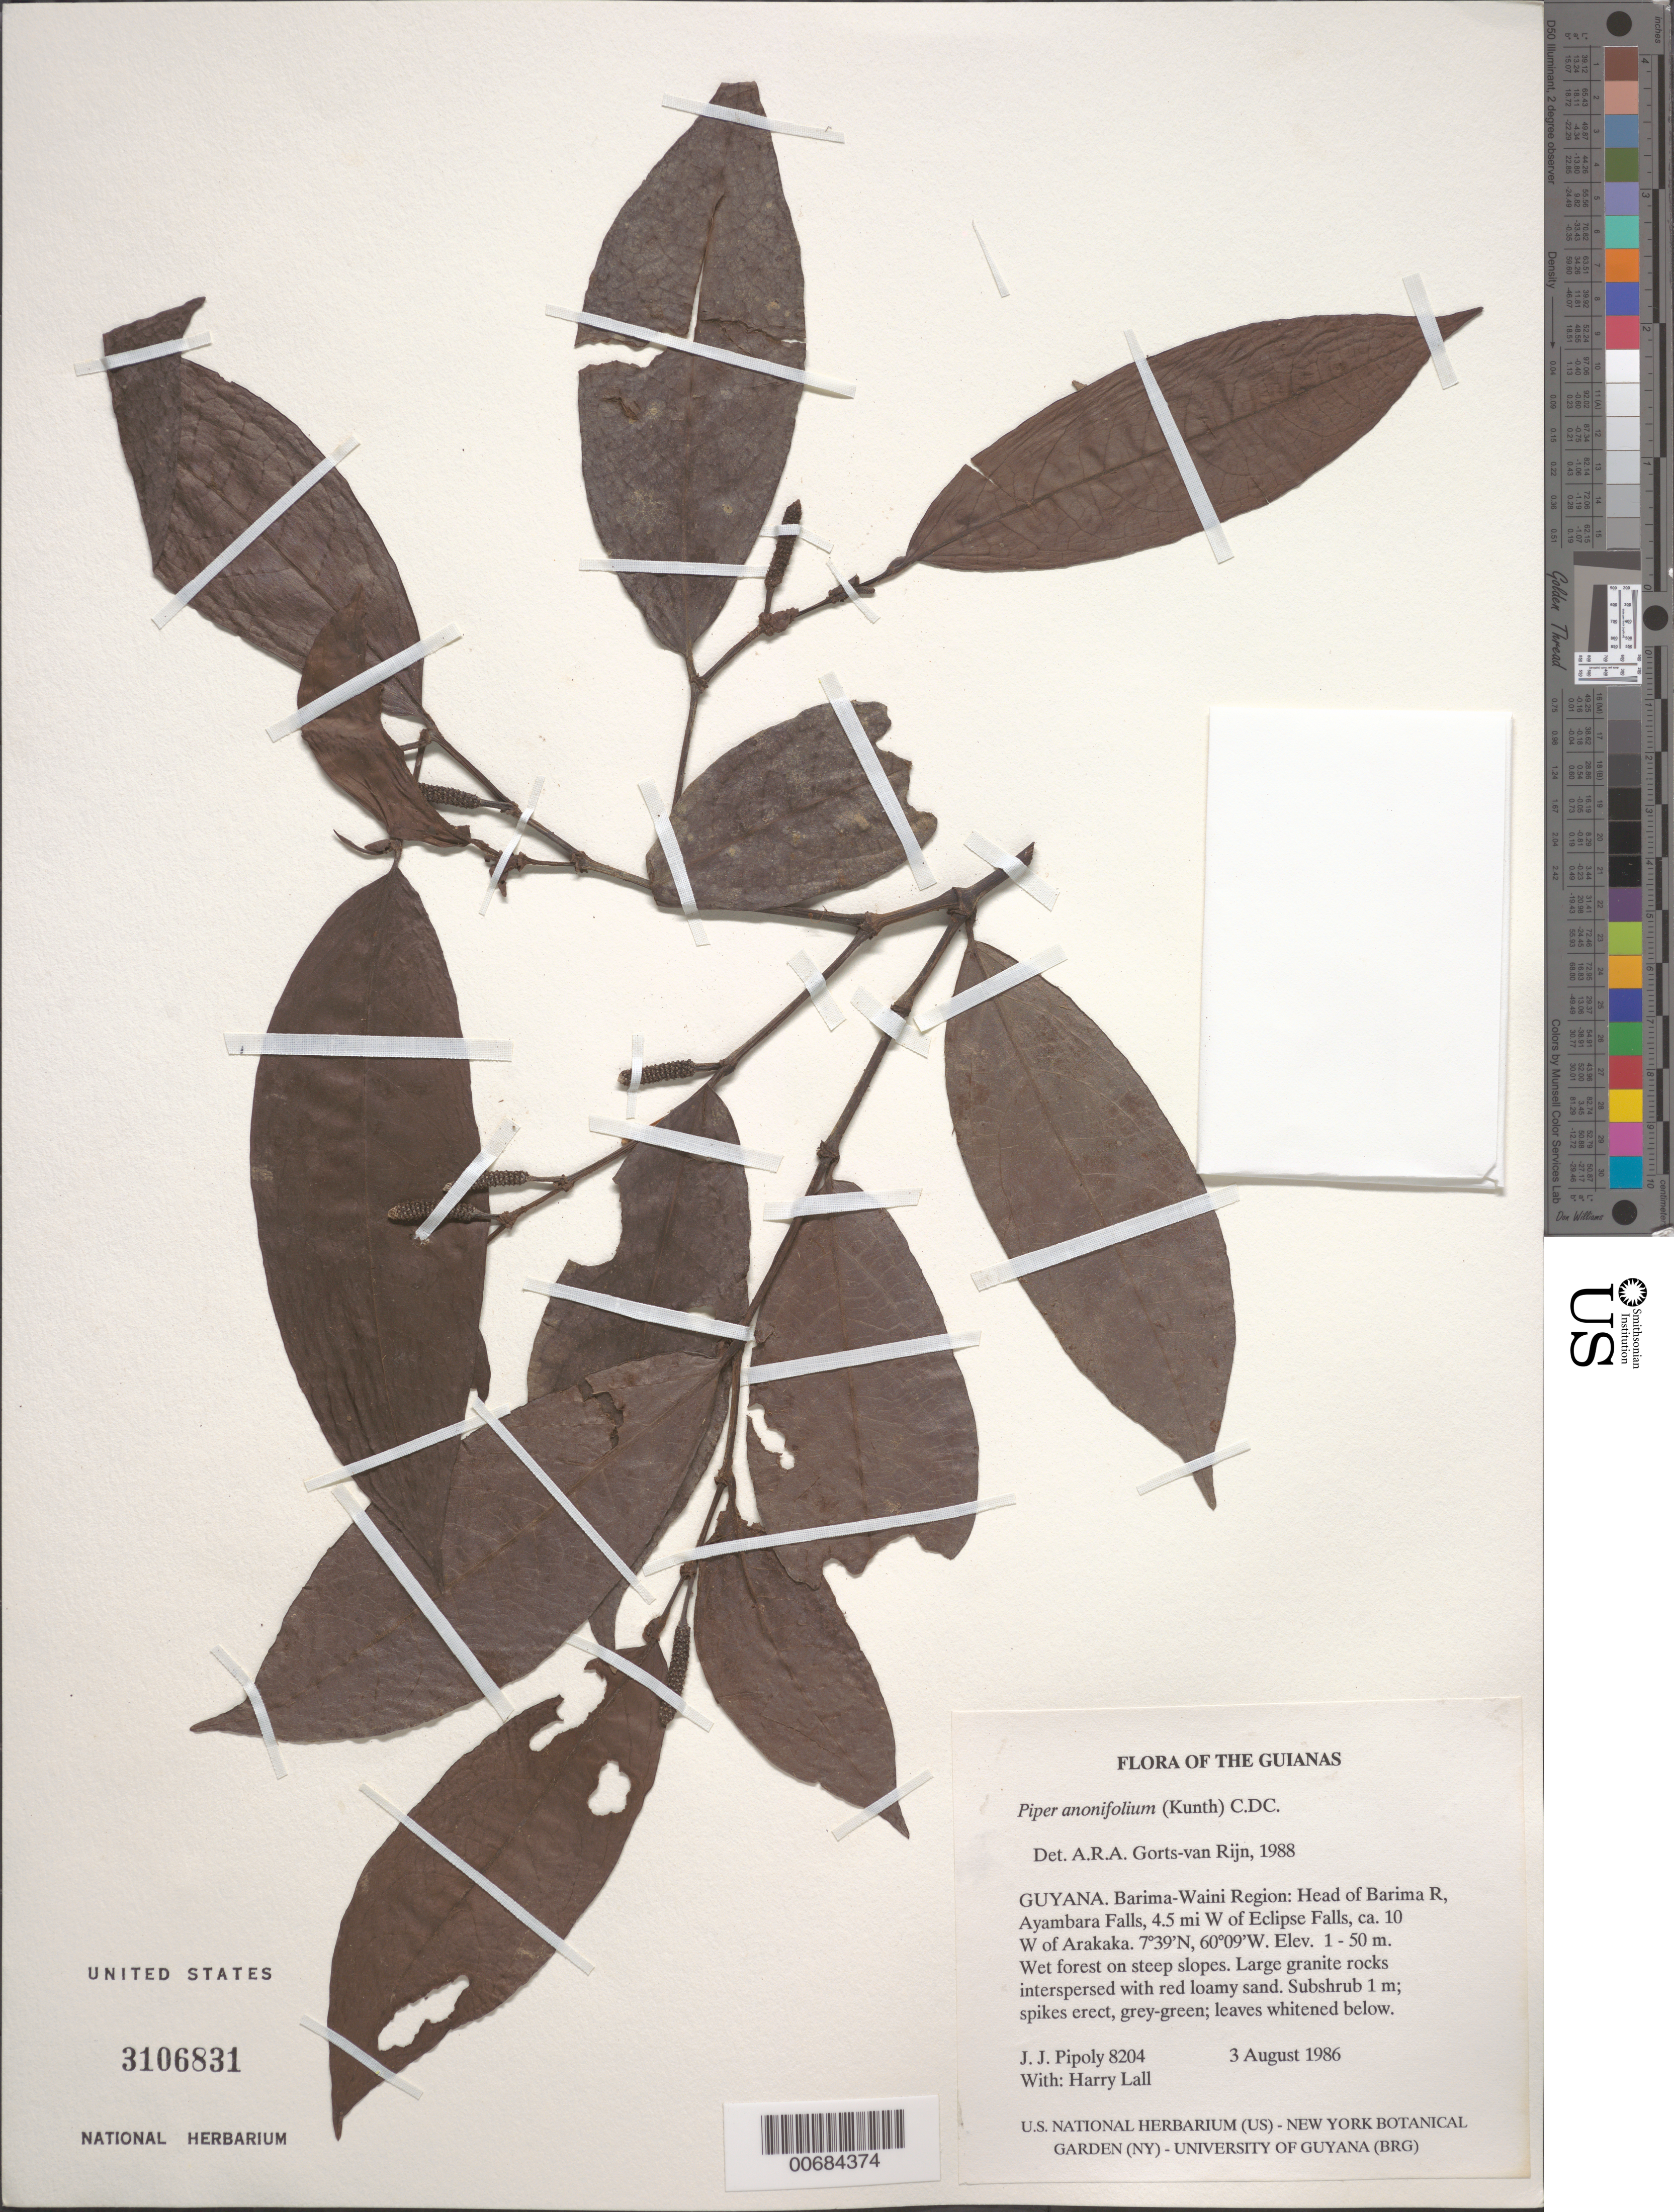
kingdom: Plantae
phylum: Tracheophyta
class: Magnoliopsida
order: Piperales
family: Piperaceae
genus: Piper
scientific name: Piper anonifolium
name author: (Kunth) C. DC.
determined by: Görts-van Rijn, A. R. A.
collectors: J. J. Pipoly & H. Lall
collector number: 8204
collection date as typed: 3 August 1986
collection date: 1986-08-03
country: Guyana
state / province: Barima-Waini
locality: Head of Barima R, Ayambara Falls, 4.5 mi W of Eclipse Falls, ca. 10 W of Arakaka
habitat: Wet forest on large granite rocks, interspersed with red loamy sand, on steep slopes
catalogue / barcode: US 3106831